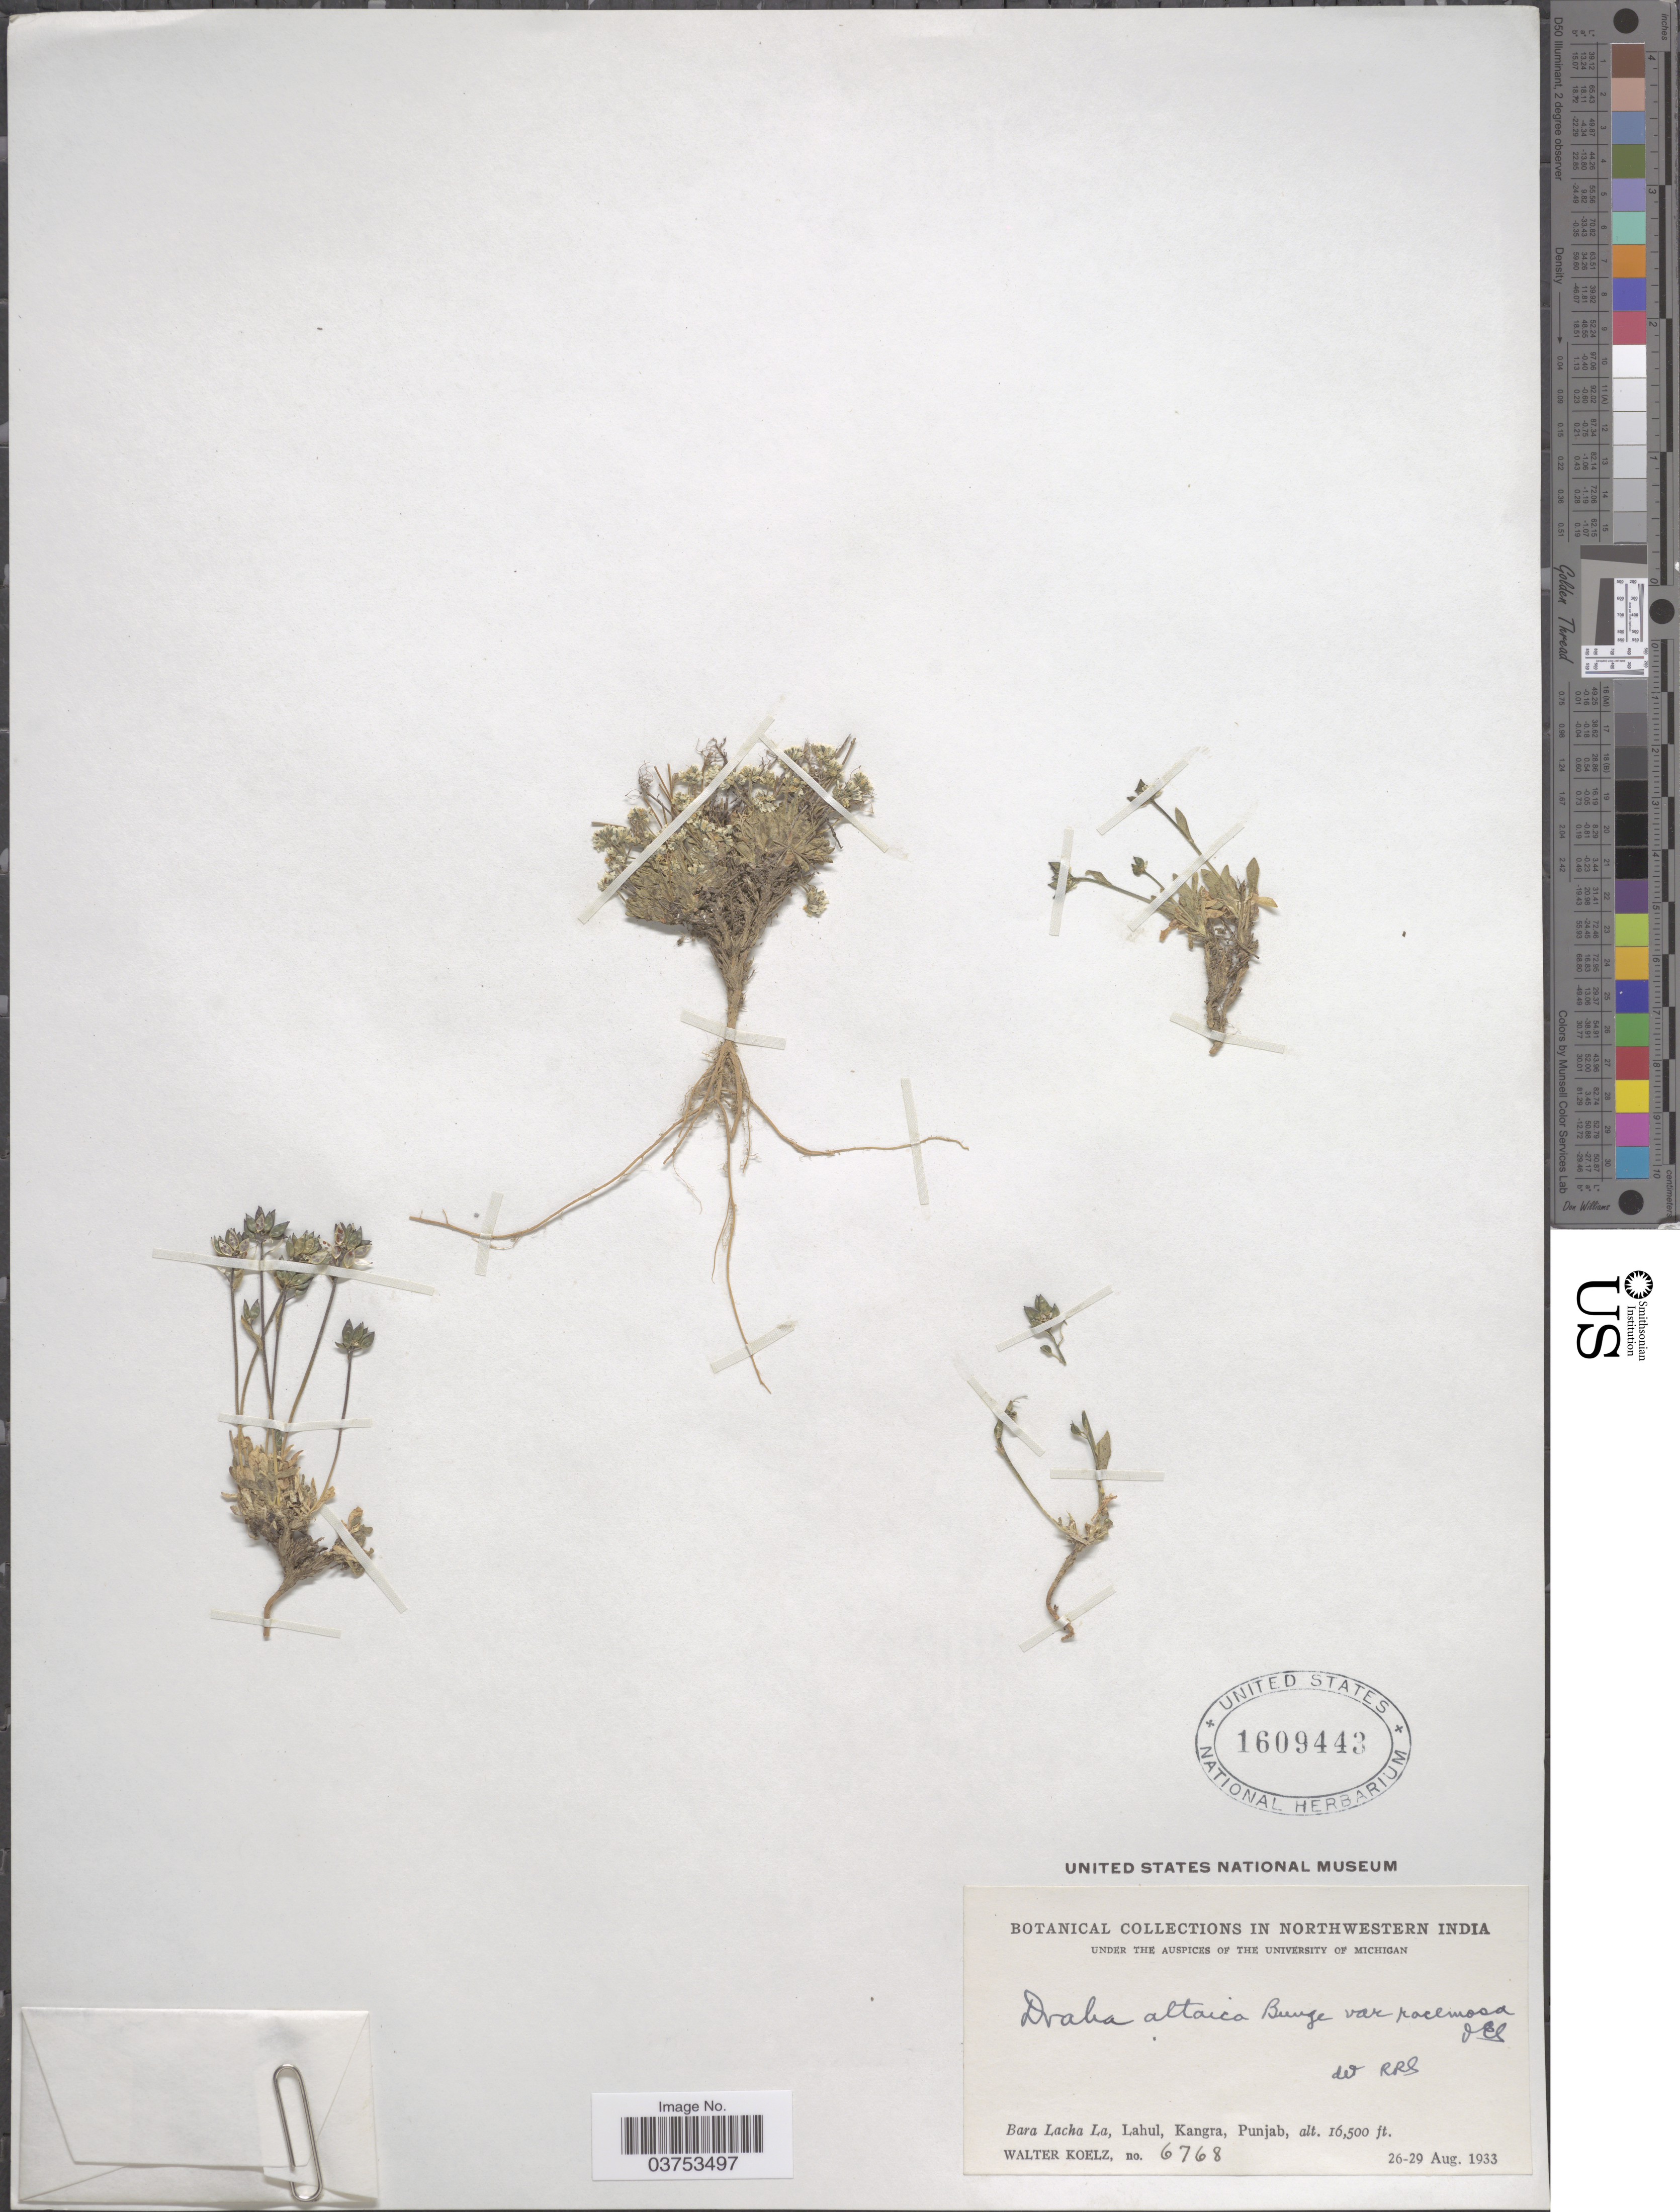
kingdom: Plantae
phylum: Tracheophyta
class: Magnoliopsida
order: Brassicales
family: Brassicaceae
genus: Draba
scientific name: Draba altaica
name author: (C.A. Mey.) Bunge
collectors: W. N. Koelz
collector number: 6768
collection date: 1933-08-26/1933-08-29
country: India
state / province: Punjab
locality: Northwestern India. Bara Lacha La, Lahul, Kangra.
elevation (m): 5029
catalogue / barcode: US 1609443